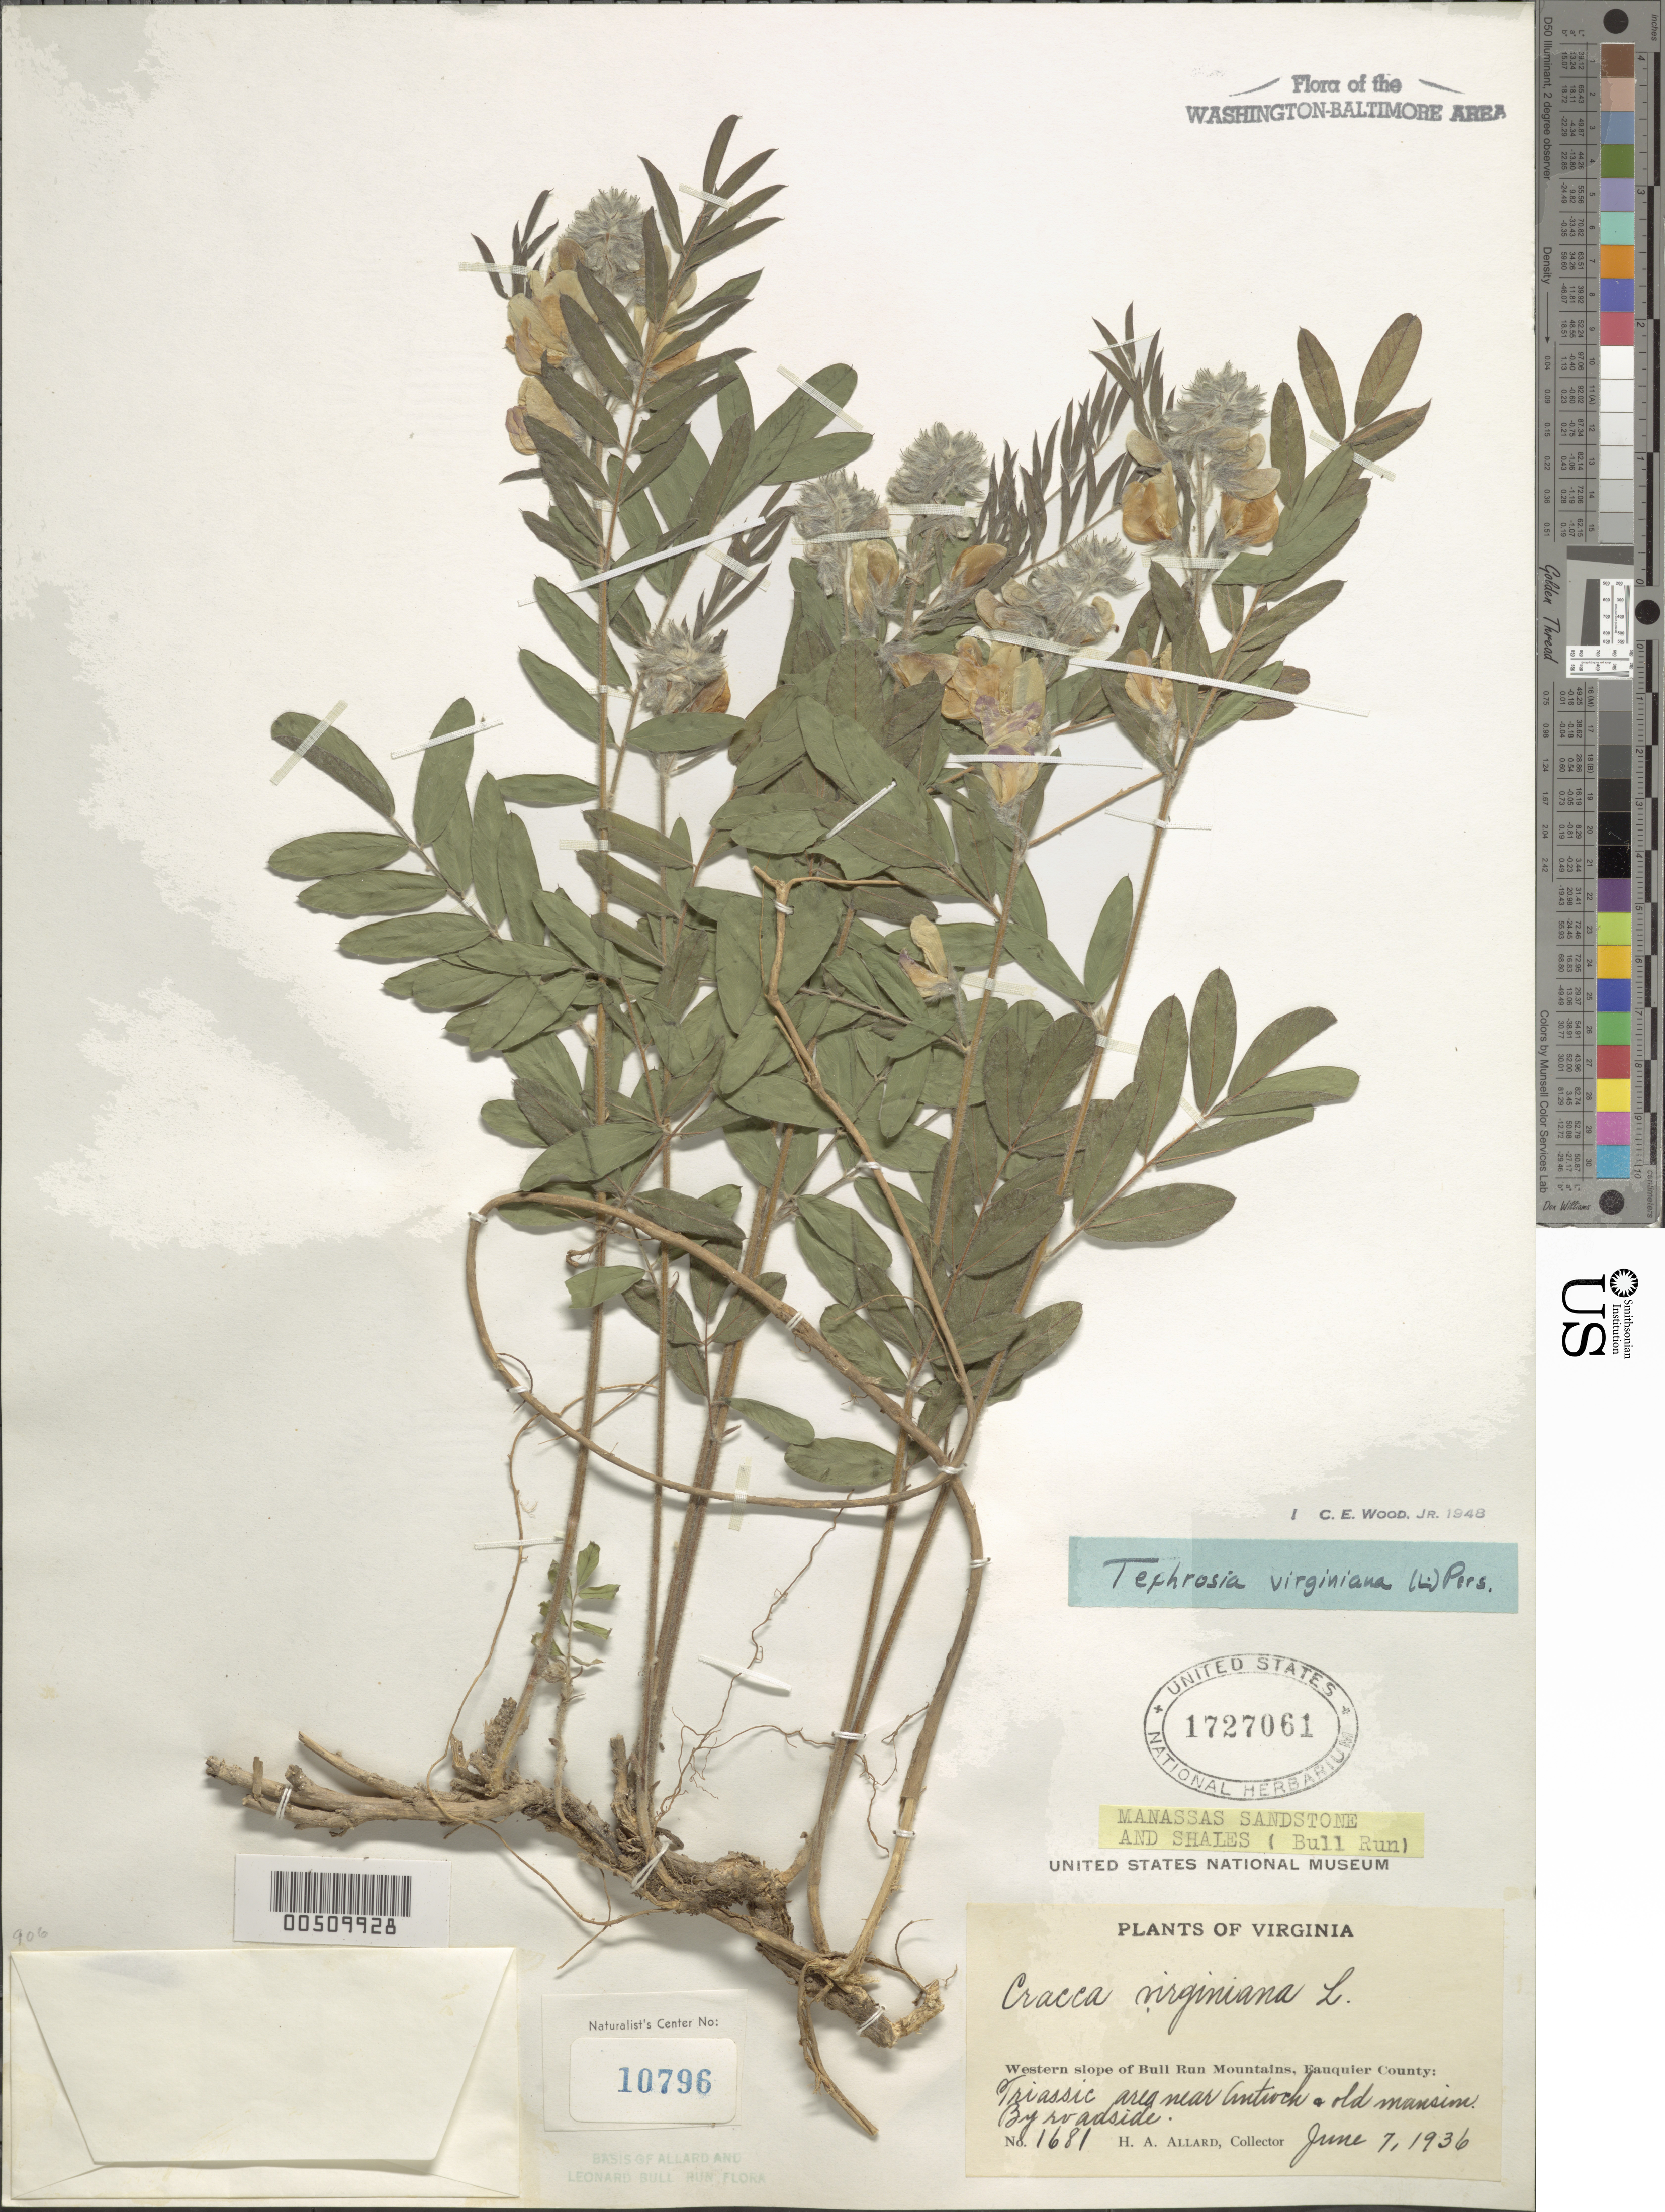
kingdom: Plantae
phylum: Tracheophyta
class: Magnoliopsida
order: Fabales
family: Fabaceae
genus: Tephrosia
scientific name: Tephrosia virginiana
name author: (L.) Pers.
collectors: H. A. Allard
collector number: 1681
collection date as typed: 07 Jun 1936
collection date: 1936-06-07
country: United States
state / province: Virginia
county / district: Fauquier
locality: Bull Run Mts., near Antioch Bull Run Mts.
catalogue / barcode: US 1727061